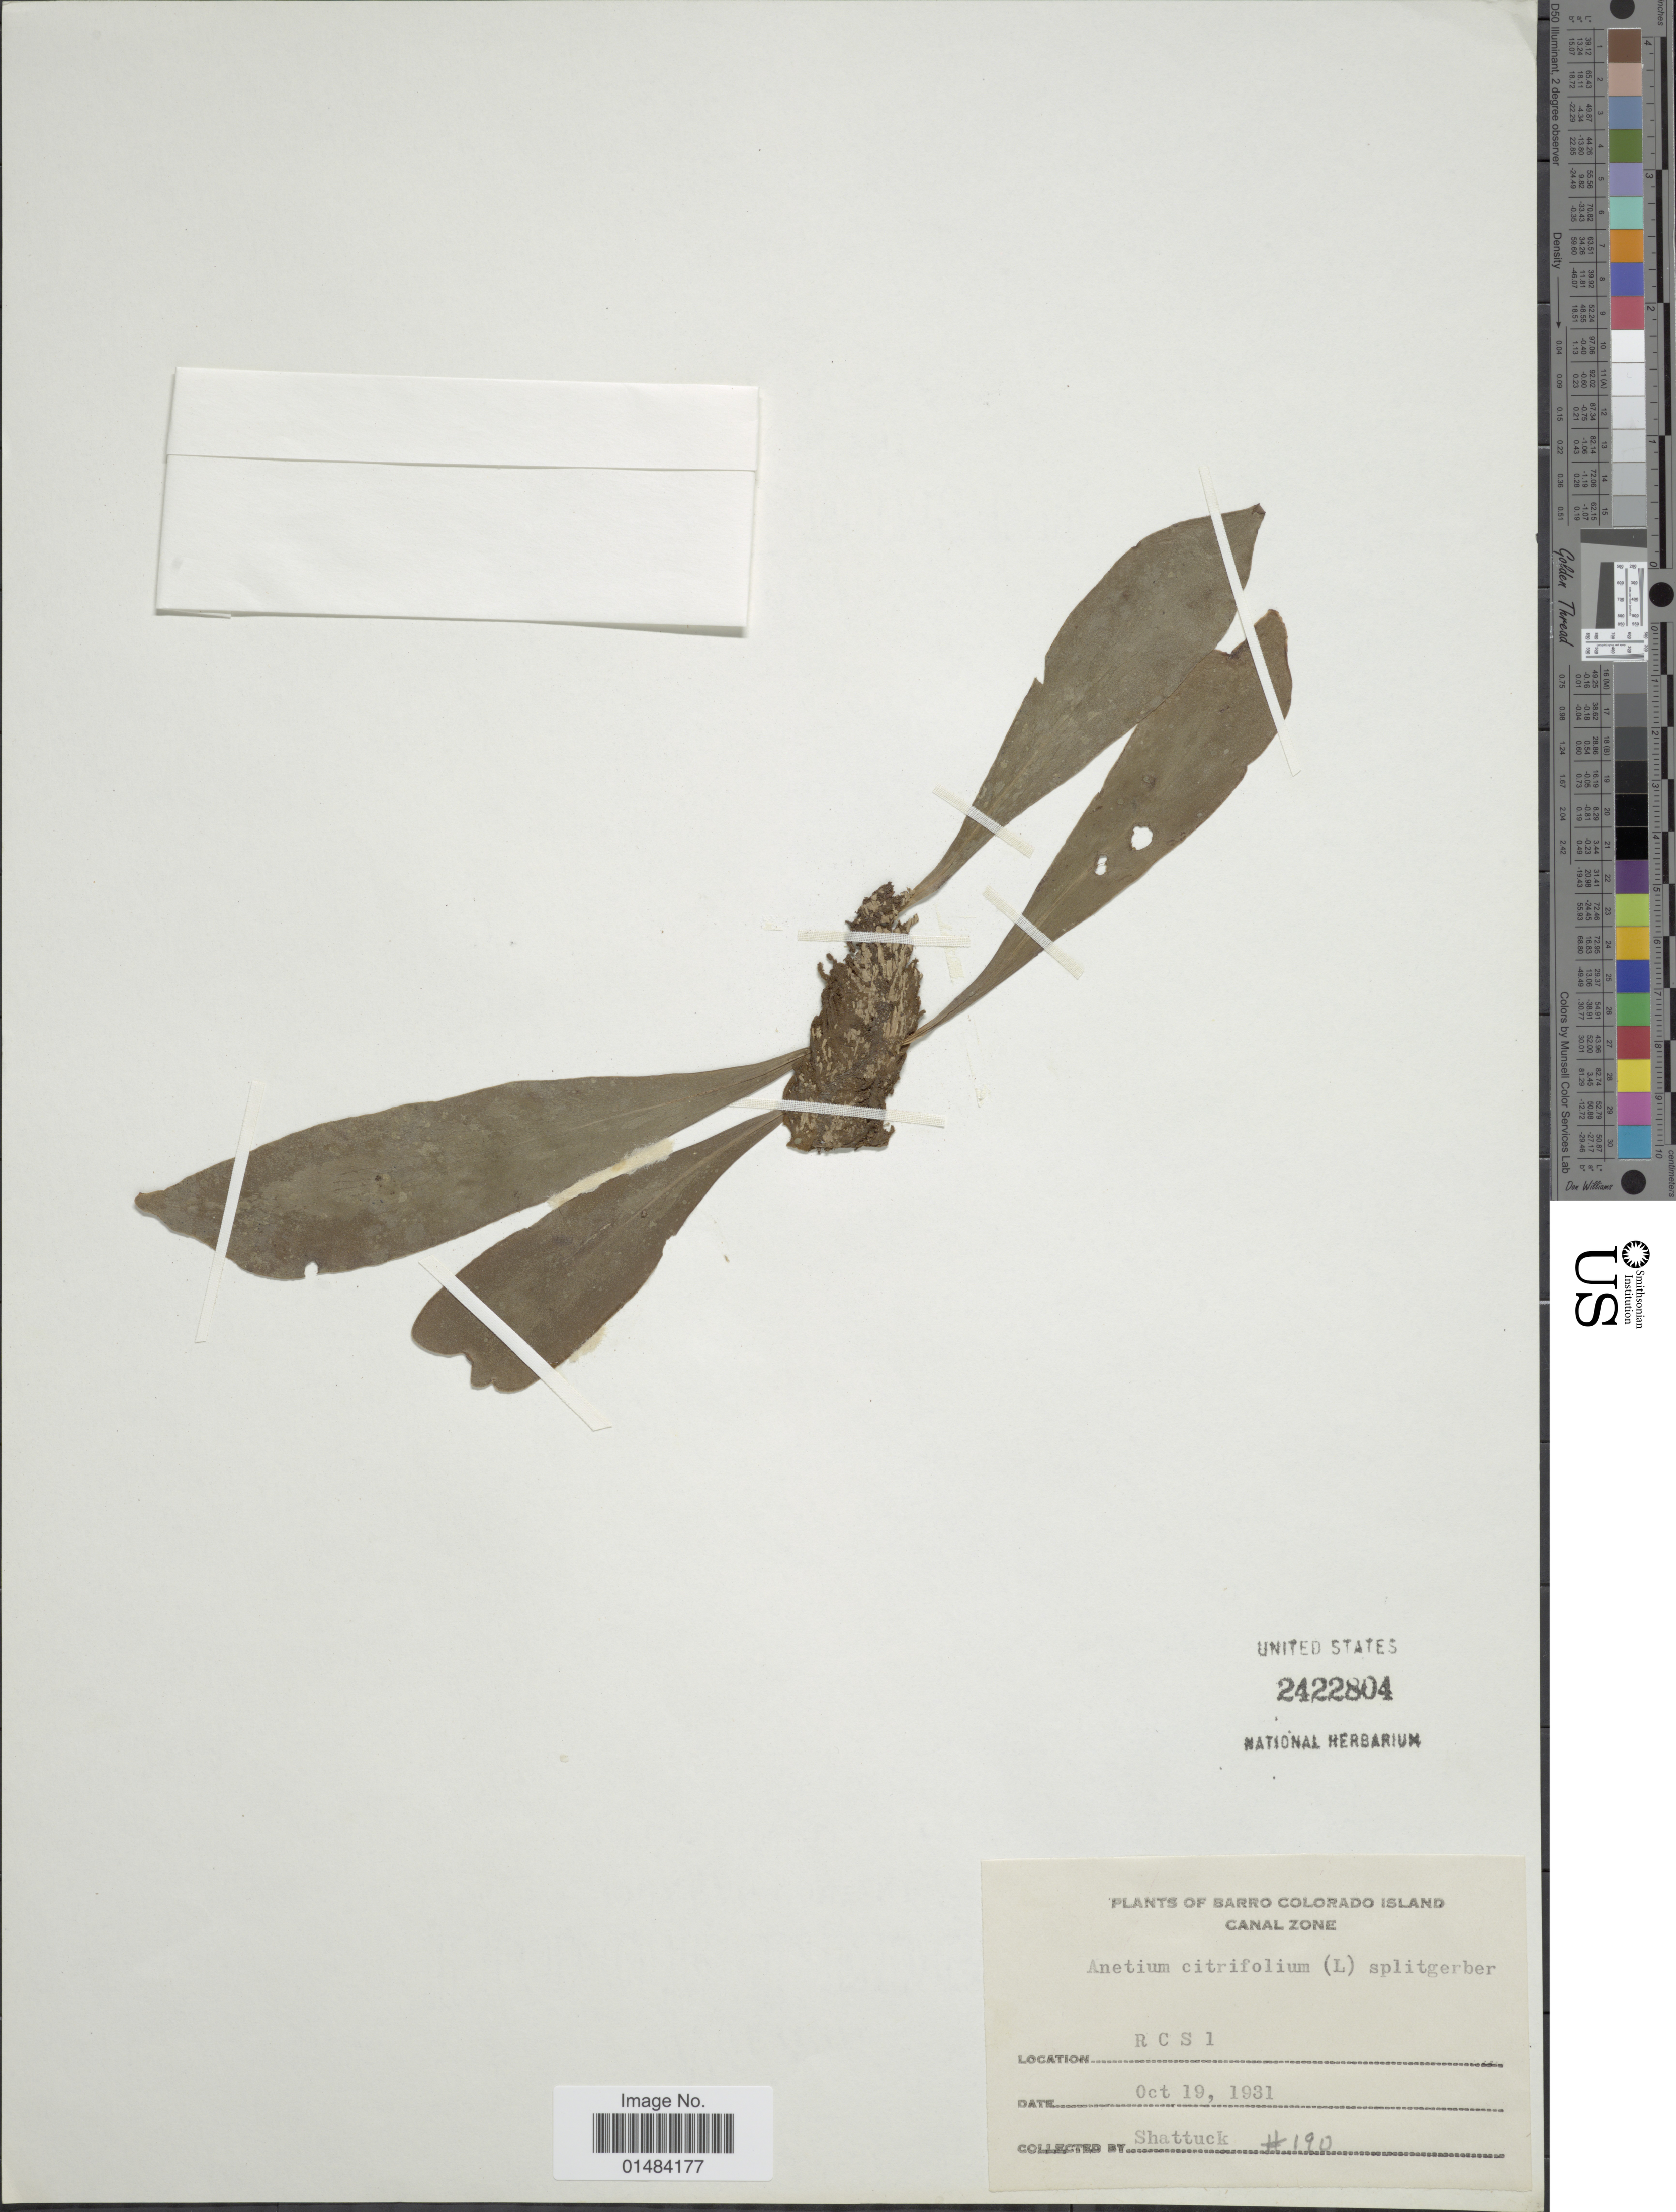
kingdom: Plantae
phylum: Tracheophyta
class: Polypodiopsida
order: Polypodiales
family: Pteridaceae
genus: Anetium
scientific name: Anetium citrifolium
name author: (L.) Splitg.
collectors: Shattuck, --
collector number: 190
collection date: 1931-10-19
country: Panama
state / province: Panamá Oeste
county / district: Canal Zone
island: Barro Colorado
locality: Barro Colorado Island, Canal Zone. R C S I.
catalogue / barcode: US 2422804